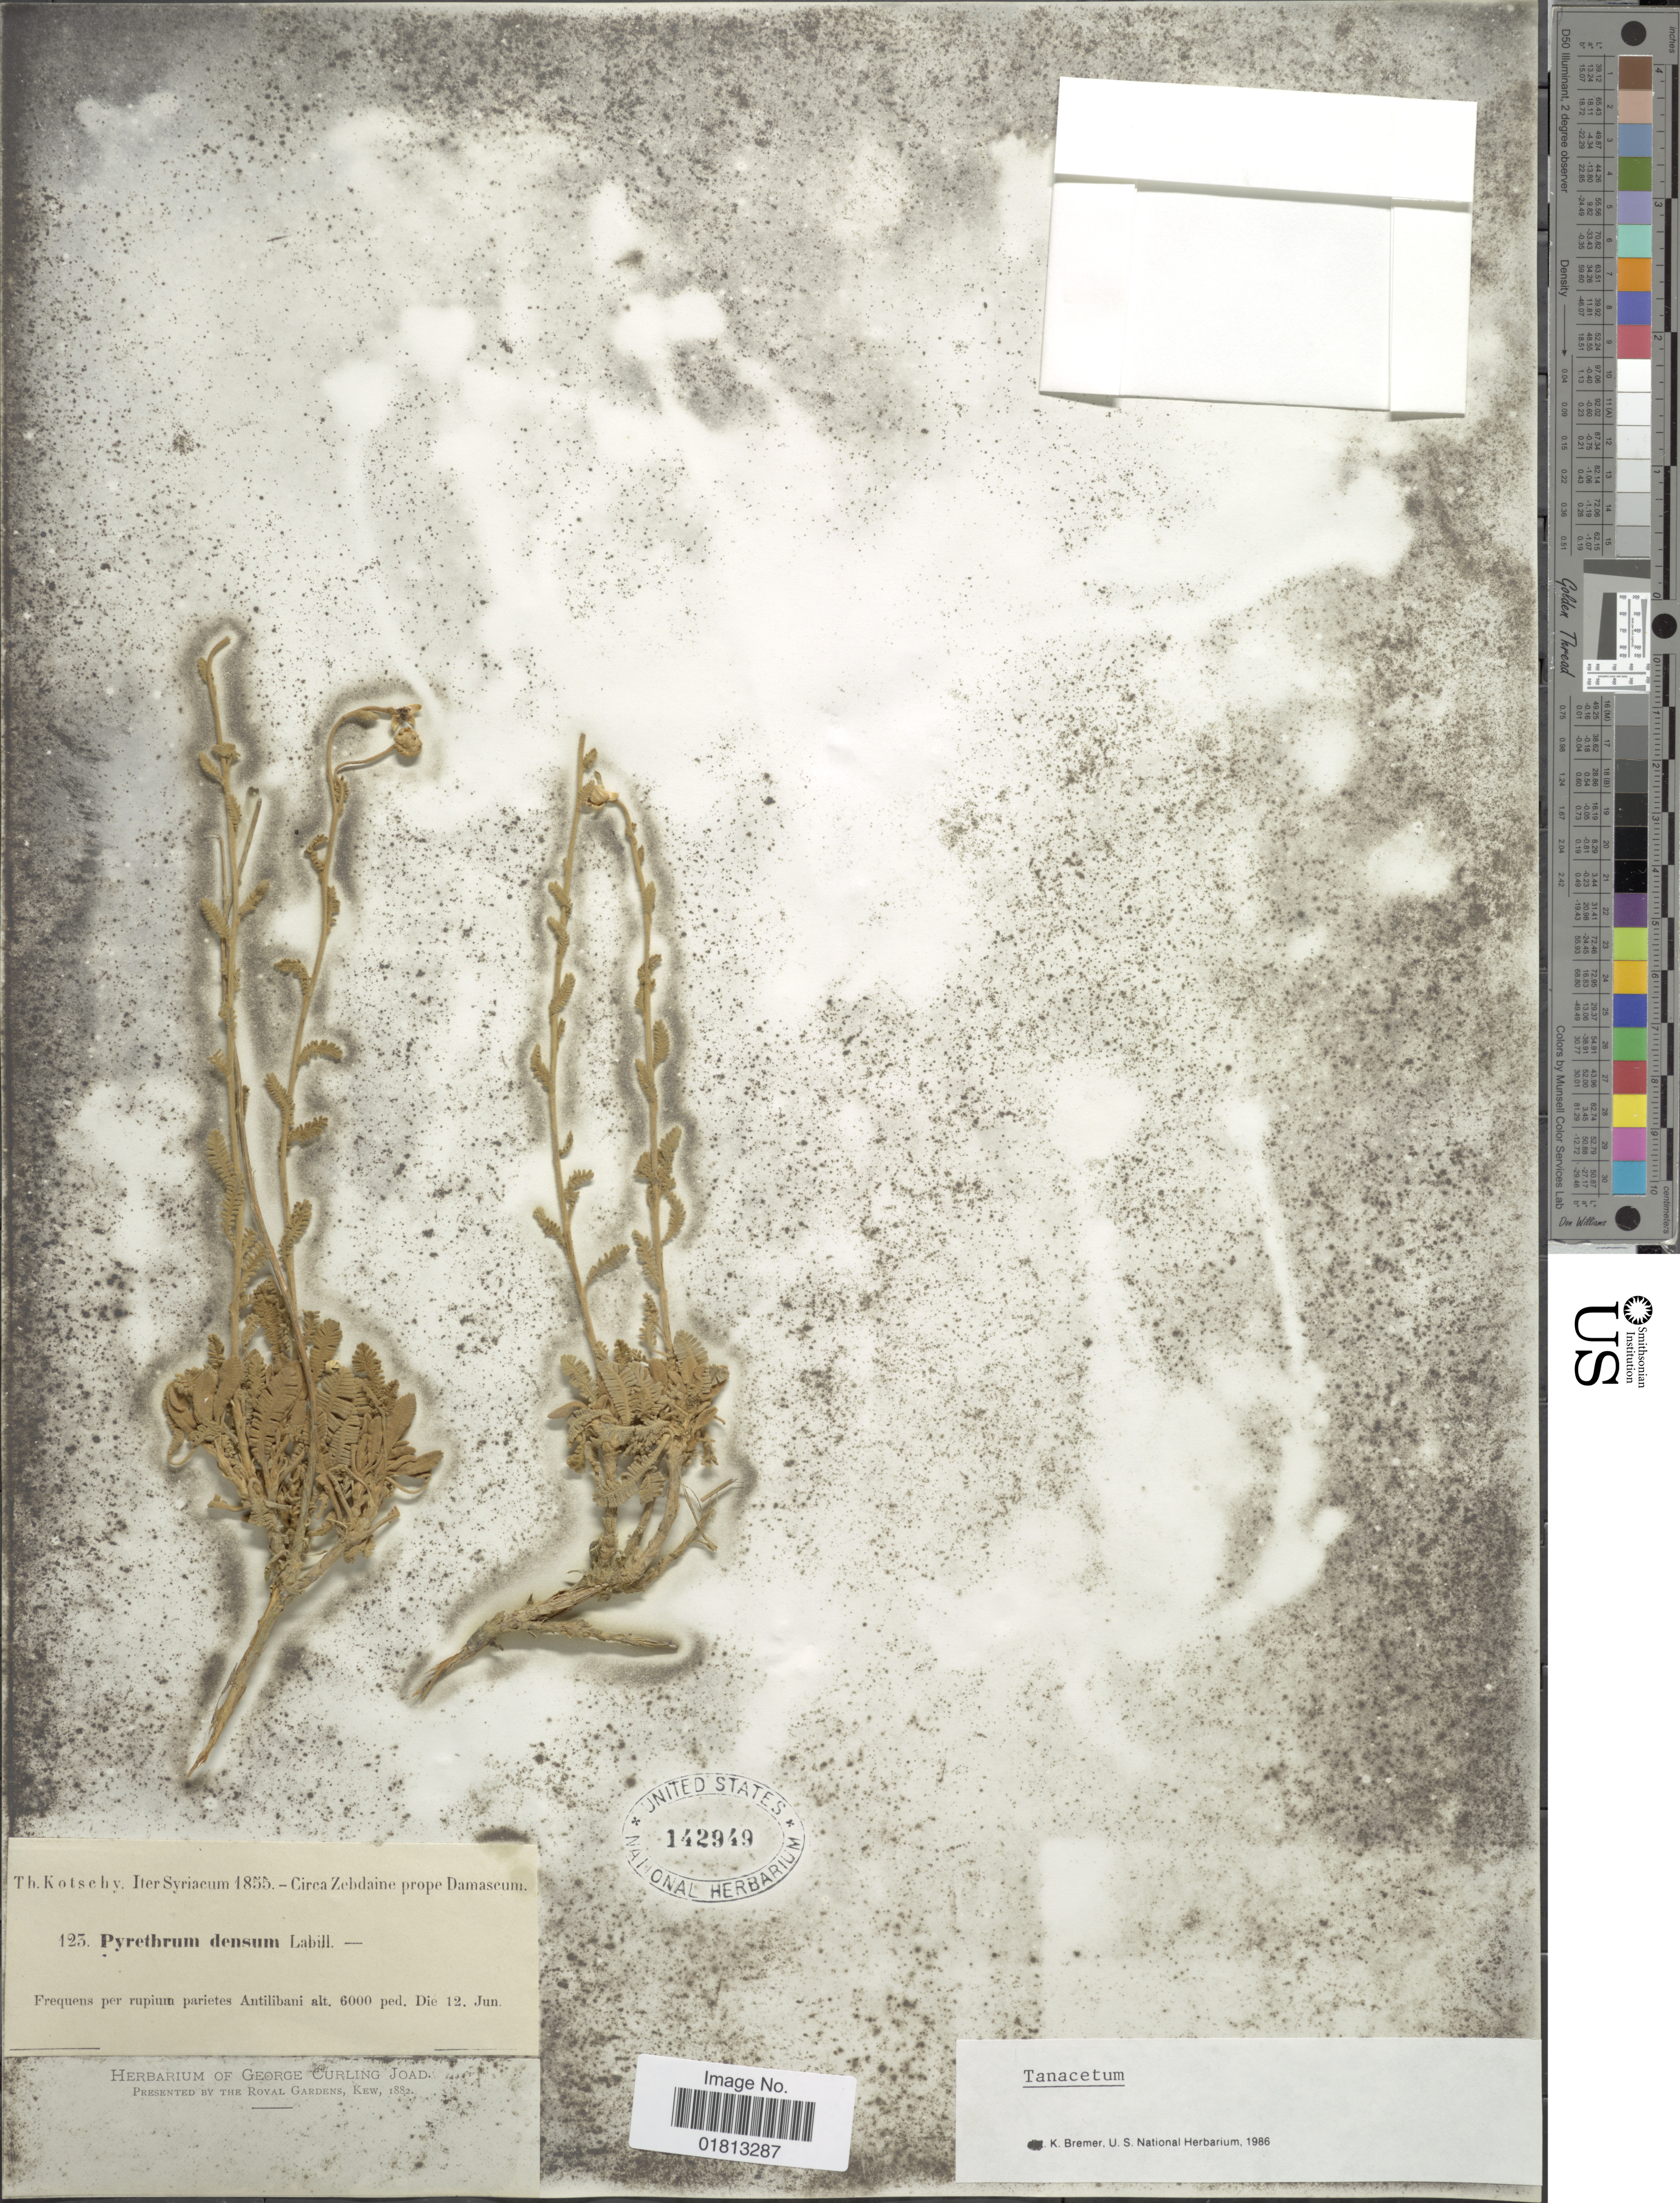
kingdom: Plantae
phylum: Tracheophyta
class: Magnoliopsida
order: Asterales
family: Asteraceae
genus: Tanacetum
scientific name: Tanacetum densum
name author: (Labill.) Sch. Bip.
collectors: K. G. Kotschy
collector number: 123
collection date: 1855-06-12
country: Syria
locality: Iter Syriacum, Frequens per parietes Antilibani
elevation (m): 1829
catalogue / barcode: US 142949